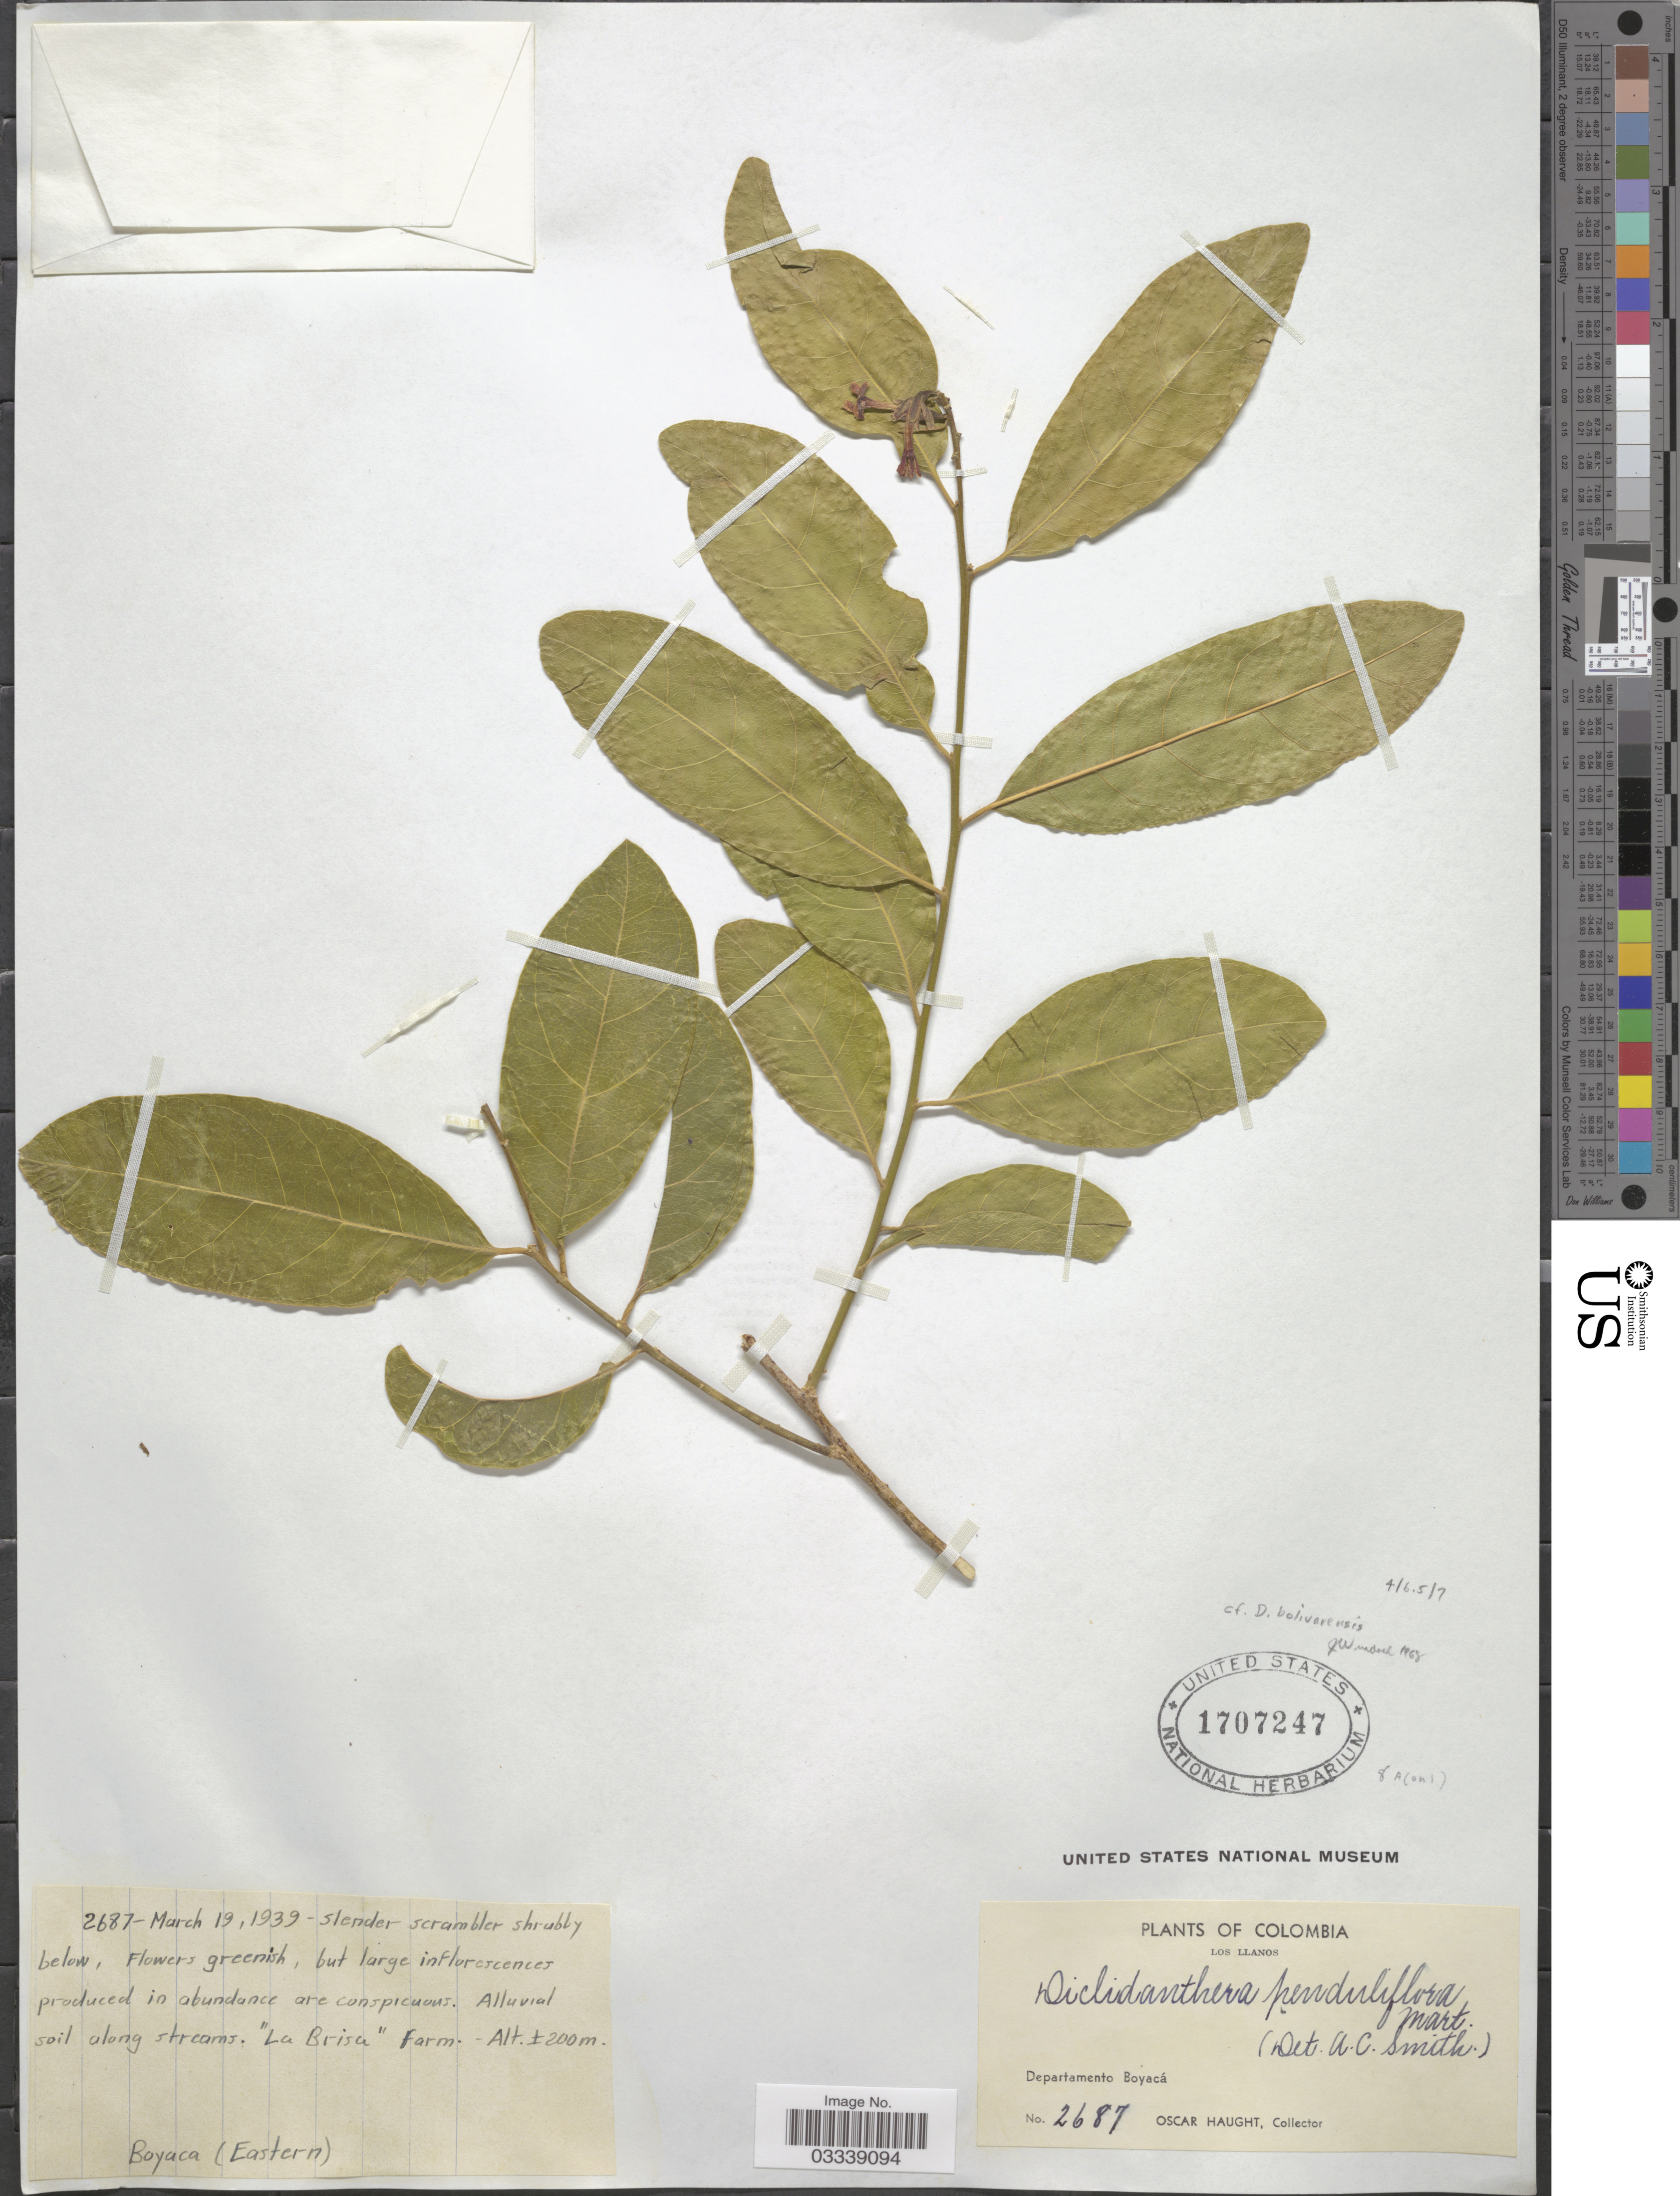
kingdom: Plantae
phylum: Tracheophyta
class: Magnoliopsida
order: Fabales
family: Polygalaceae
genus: Diclidanthera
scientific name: Diclidanthera bolivarensis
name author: Pittier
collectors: O. Haught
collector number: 2687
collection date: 1939-03-19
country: Colombia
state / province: Boyacá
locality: Los Llanos. Departamento Boyacá. Alluvial soil along streams. 'La Brisa' Farm. Boyaca (Eastern).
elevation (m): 200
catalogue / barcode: US 1707247